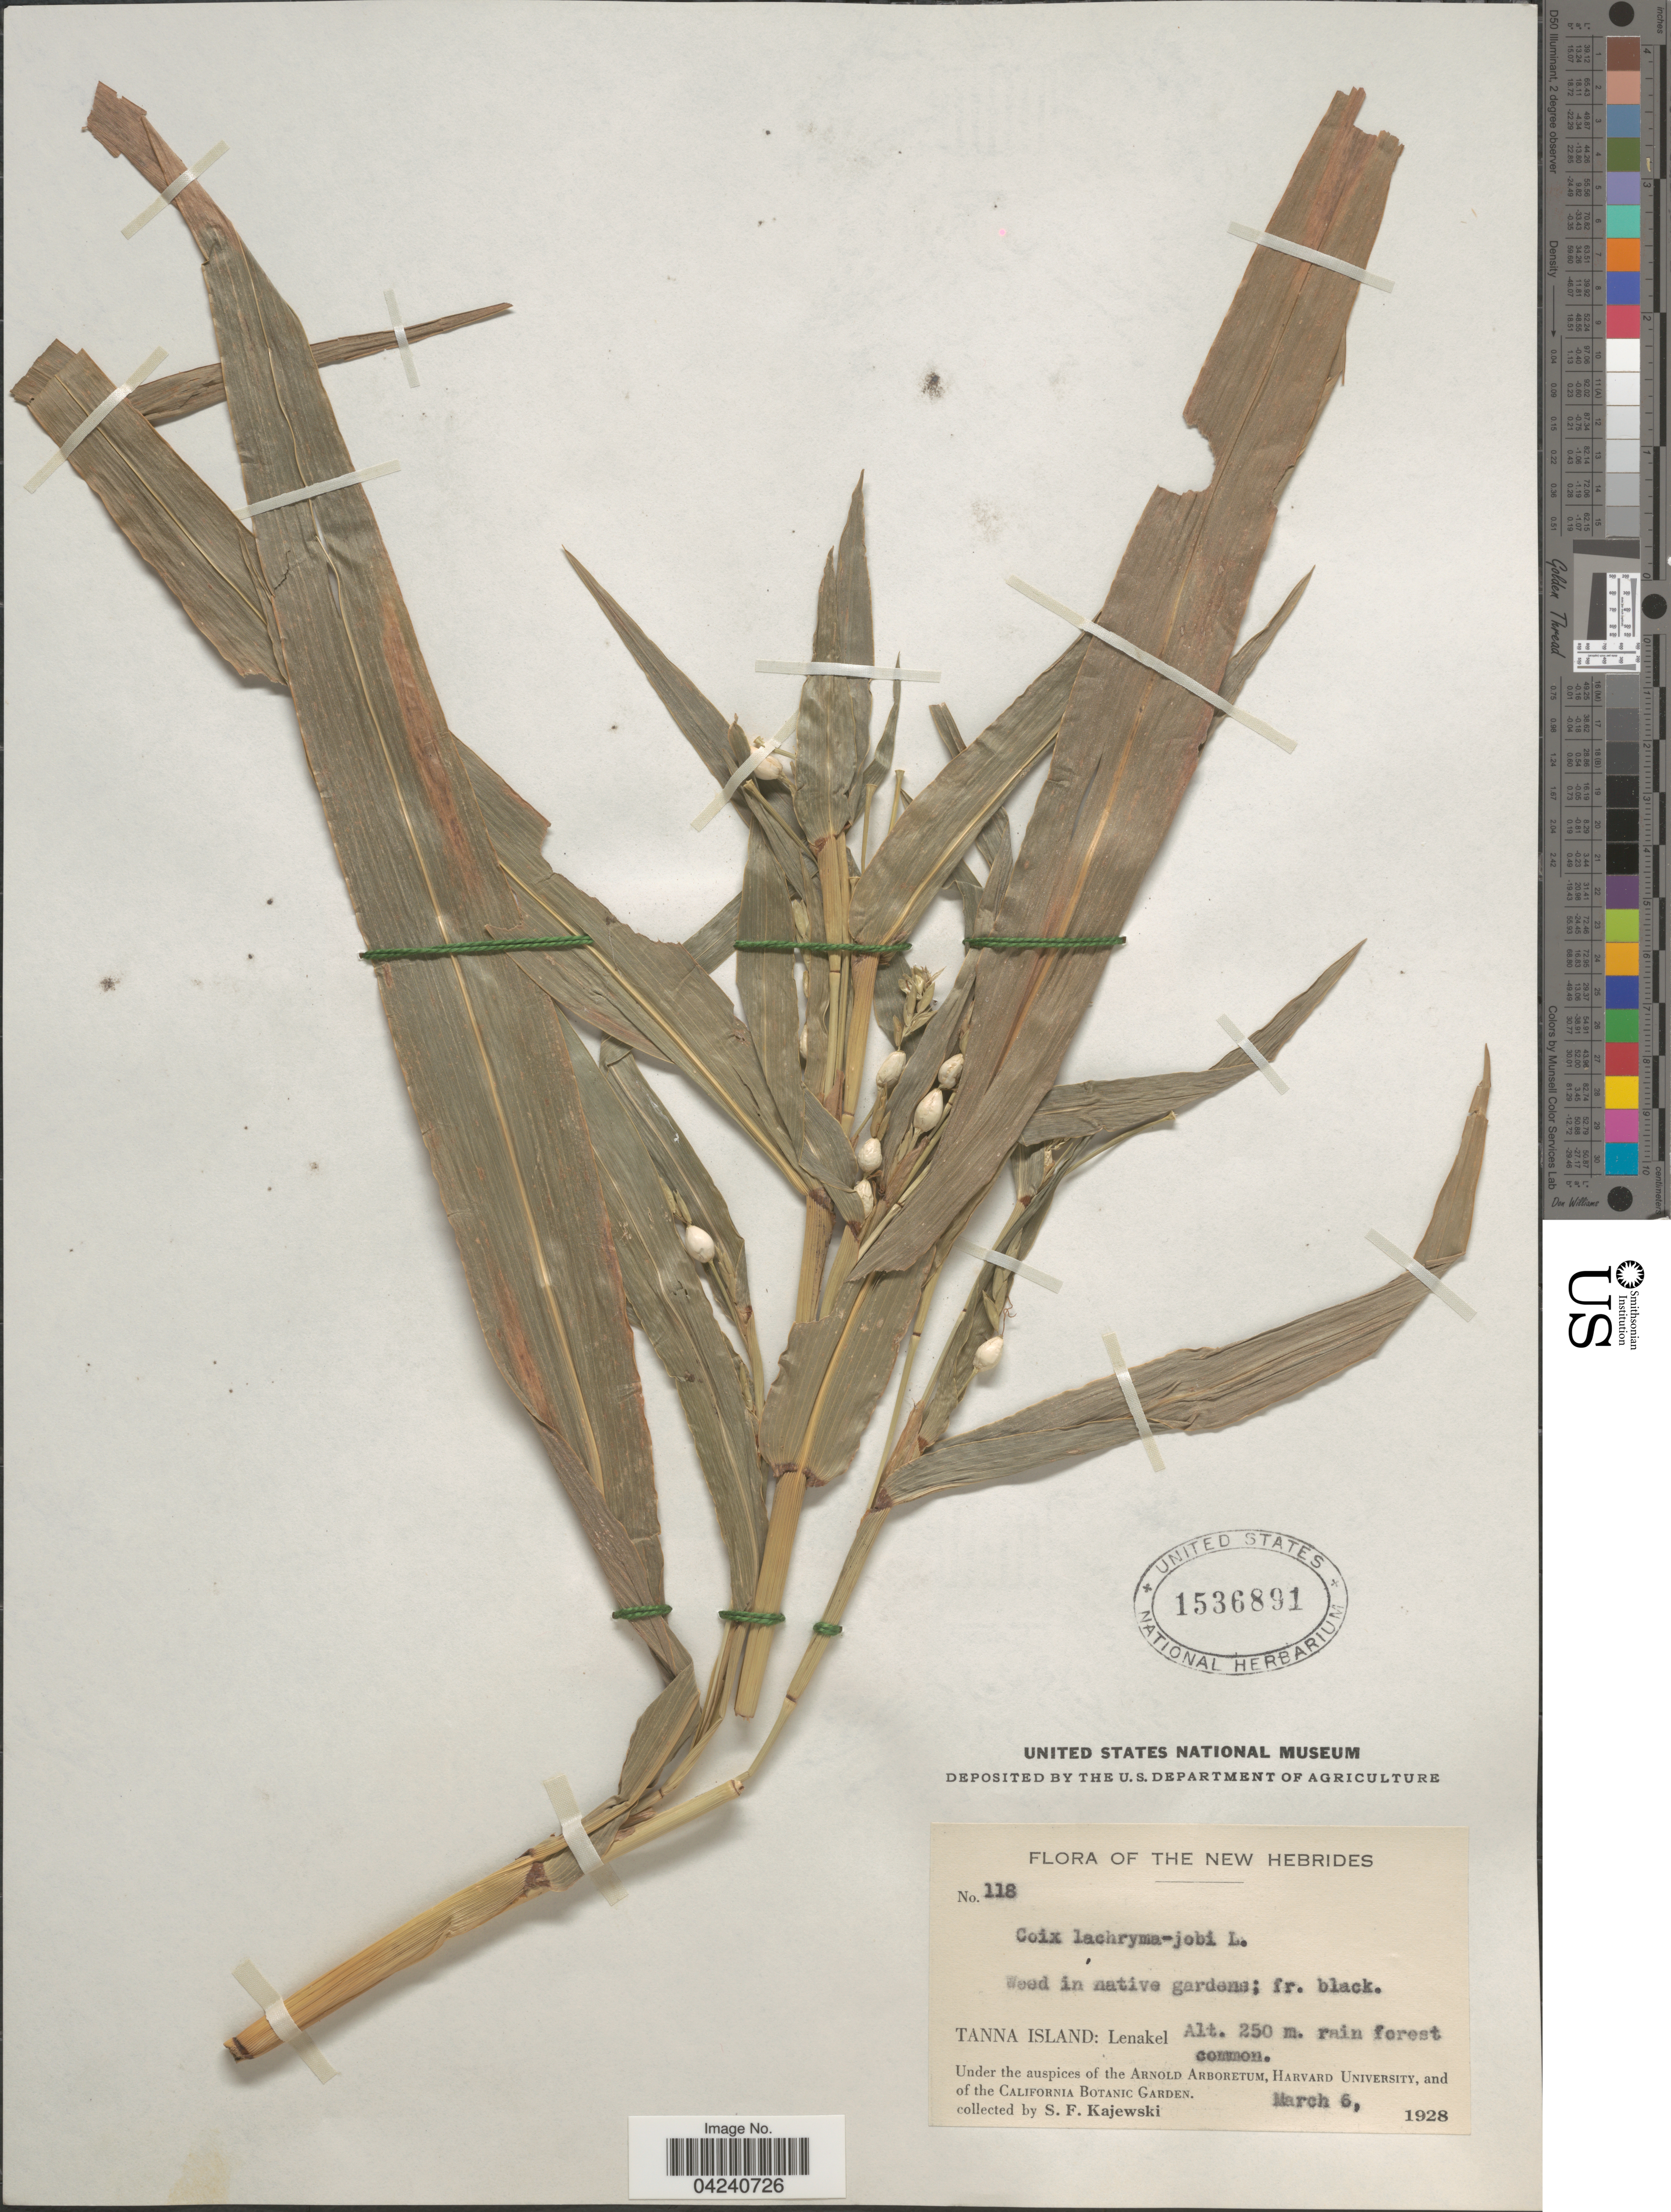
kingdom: Plantae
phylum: Tracheophyta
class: Liliopsida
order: Poales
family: Poaceae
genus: Coix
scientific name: Coix lacryma-jobi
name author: L.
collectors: S. Kajewski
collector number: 118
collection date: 1928-03-06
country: Vanuatu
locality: The New Hebrides. Tanna Island: Lenakel.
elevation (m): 250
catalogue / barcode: US 1536891